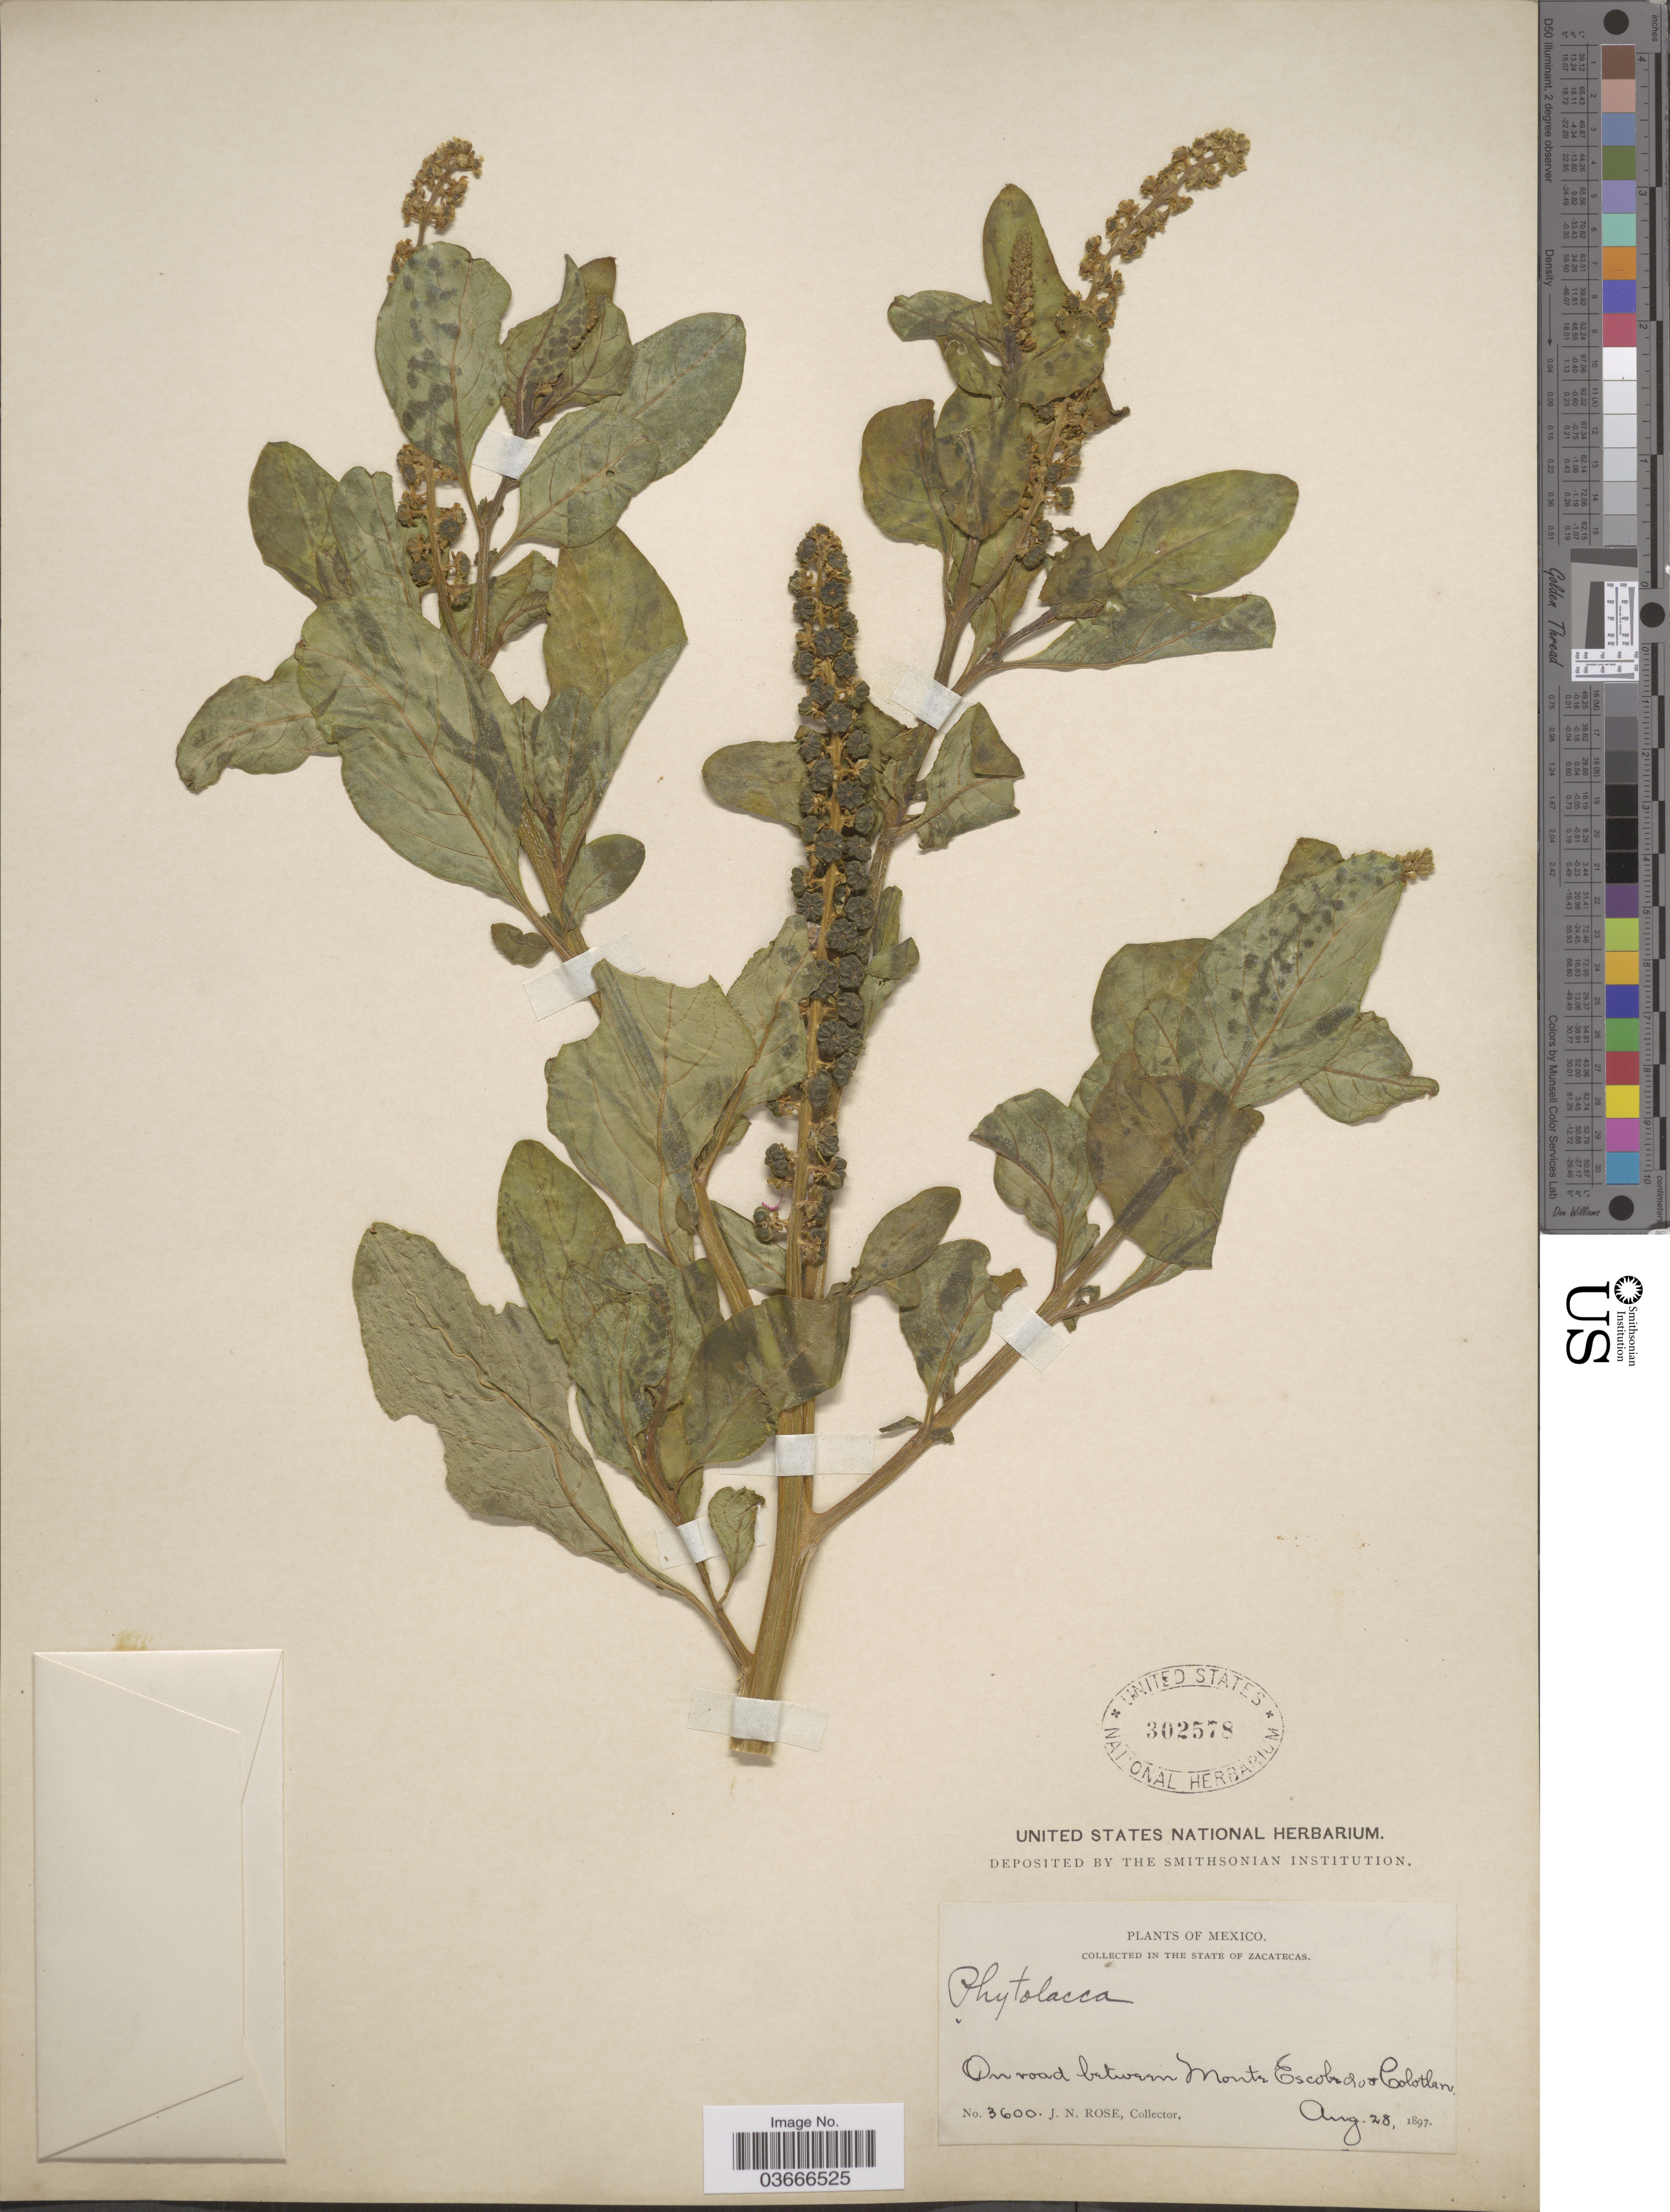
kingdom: Plantae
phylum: Tracheophyta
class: Magnoliopsida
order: Caryophyllales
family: Phytolaccaceae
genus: Phytolacca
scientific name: Phytolacca octandra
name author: L.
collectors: J. N. Rose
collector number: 3600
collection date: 1897-08-28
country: Mexico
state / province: Zacatecas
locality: On road between Monte Escobedo & Colotlan.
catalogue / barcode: US 302578